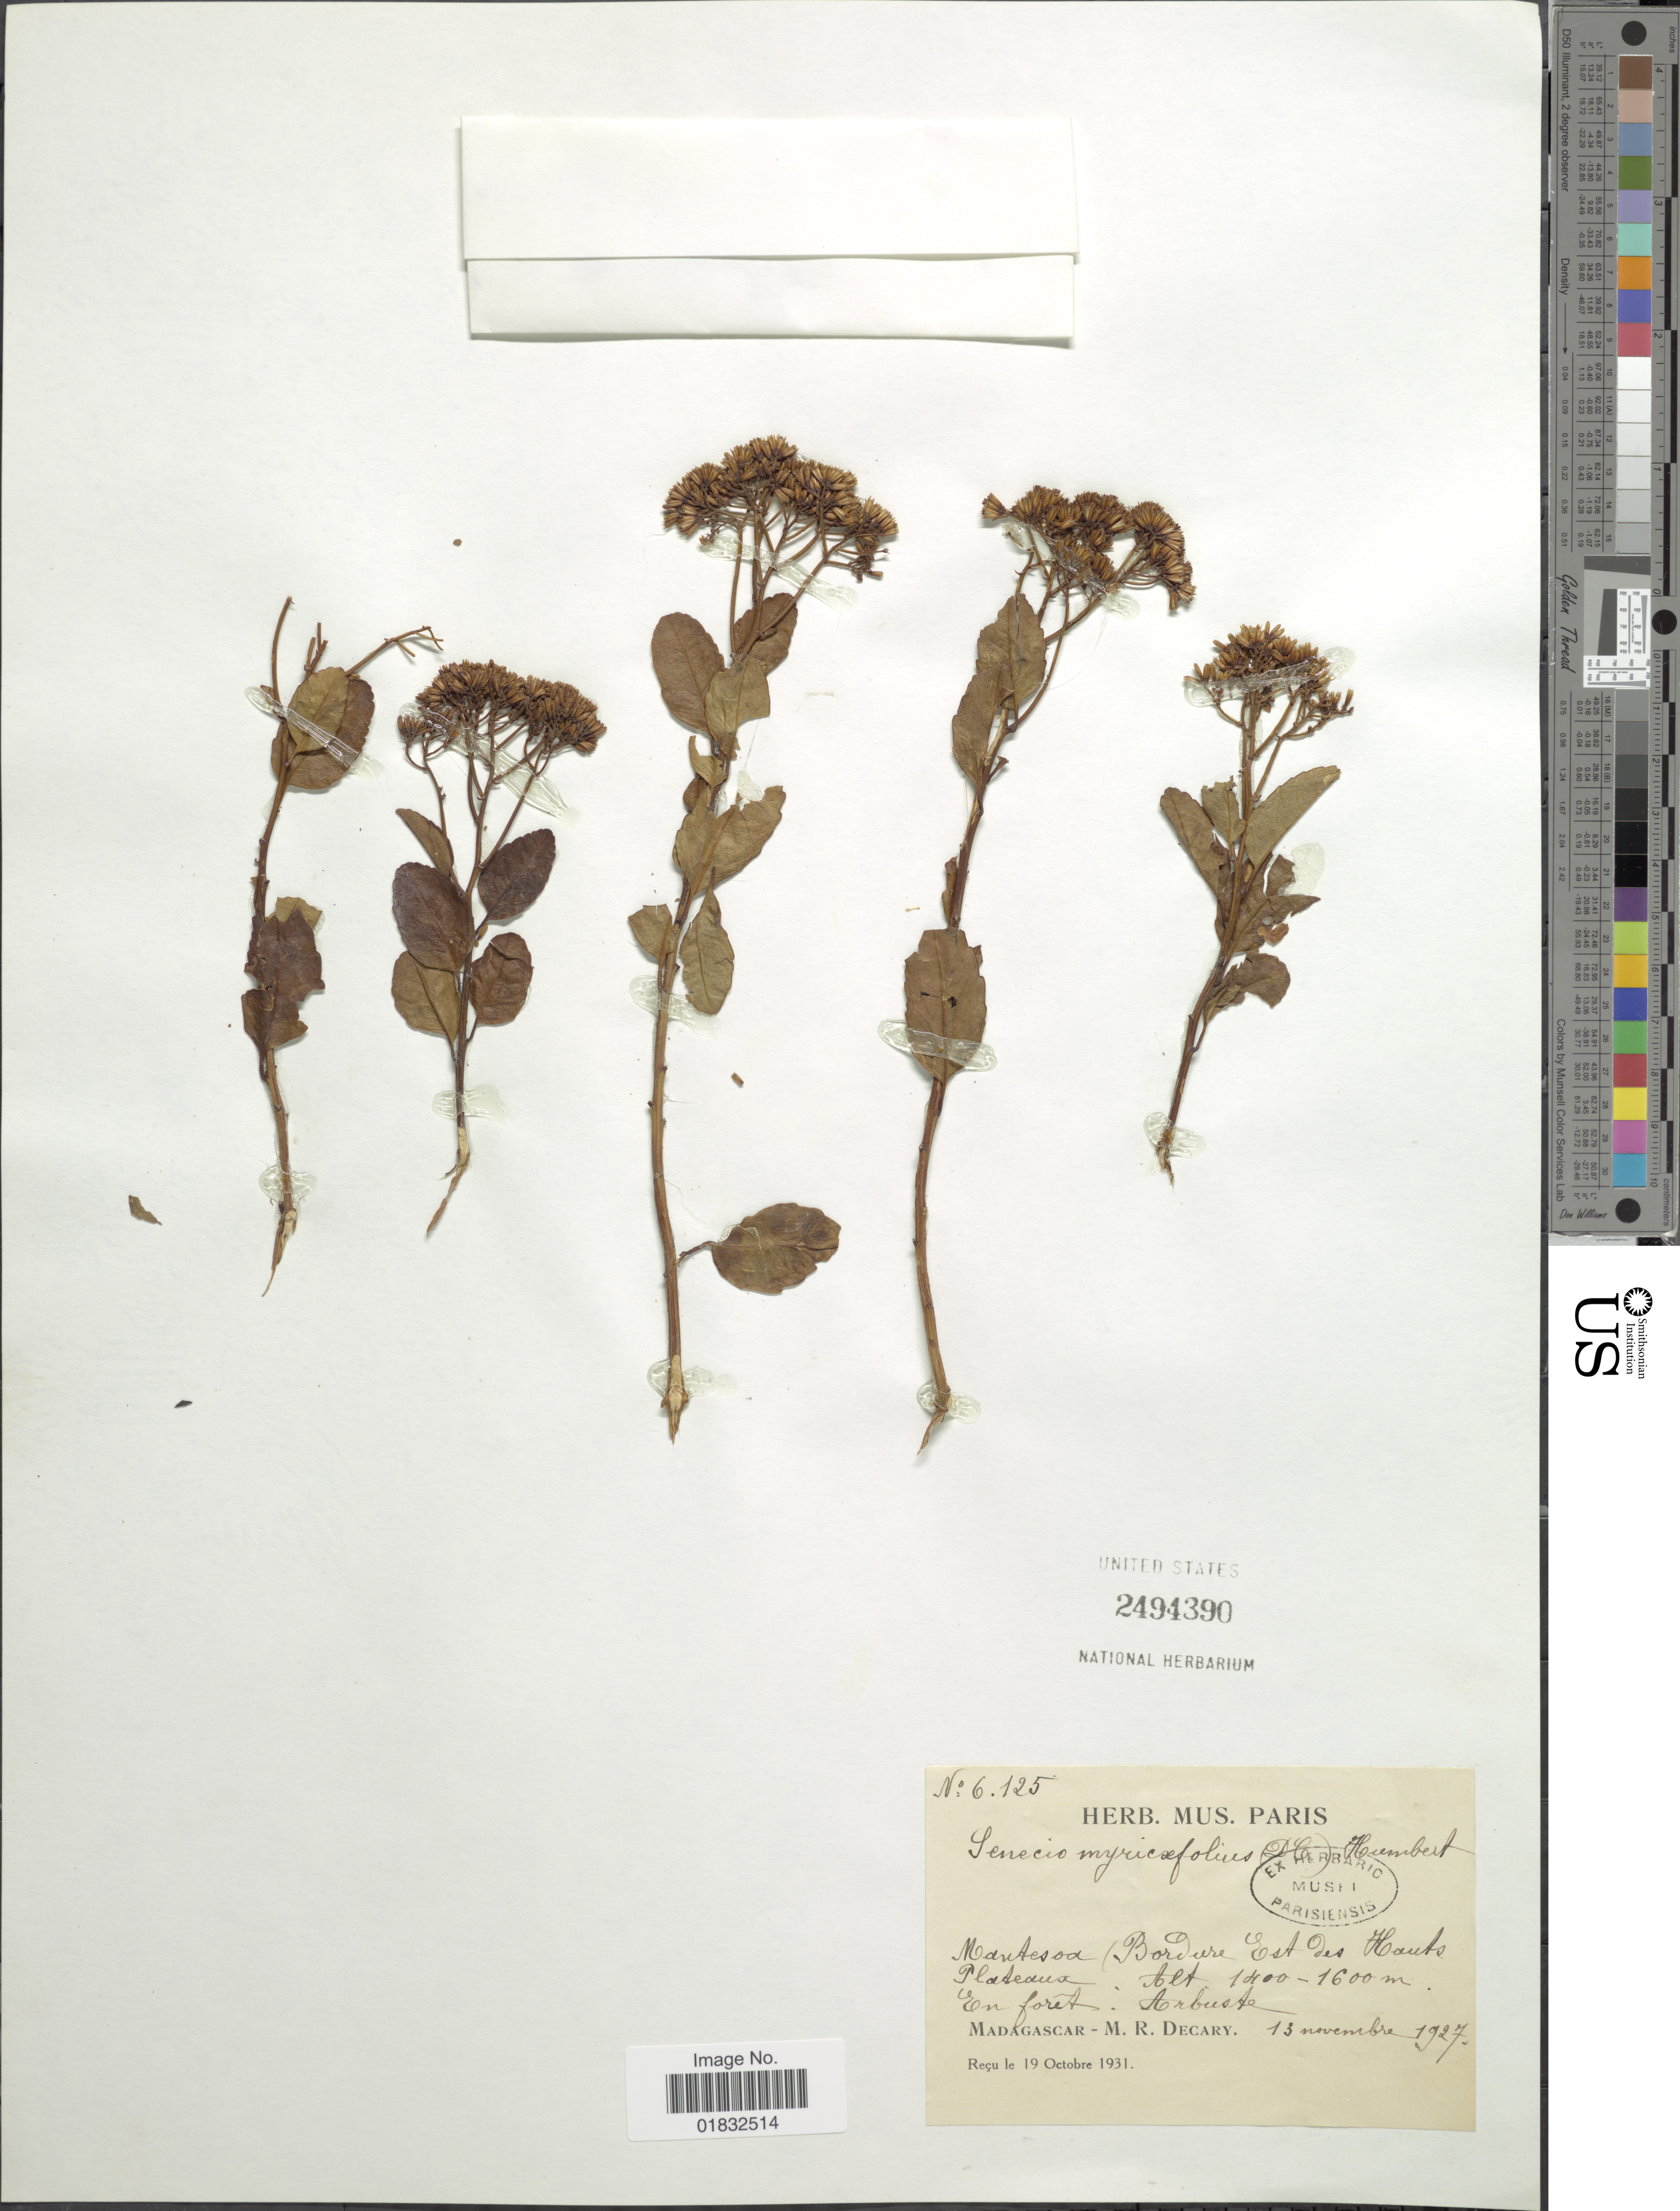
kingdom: Plantae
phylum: Tracheophyta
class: Magnoliopsida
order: Asterales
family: Asteraceae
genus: Hubertia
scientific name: Hubertia myricifolia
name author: (Bojer ex DC.) C. Jeffrey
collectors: R. Decary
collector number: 6125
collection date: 1927-11-13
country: Madagascar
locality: Mantesa (Bordure Est des Hauts Plateaux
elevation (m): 1400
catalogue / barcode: US 2494390